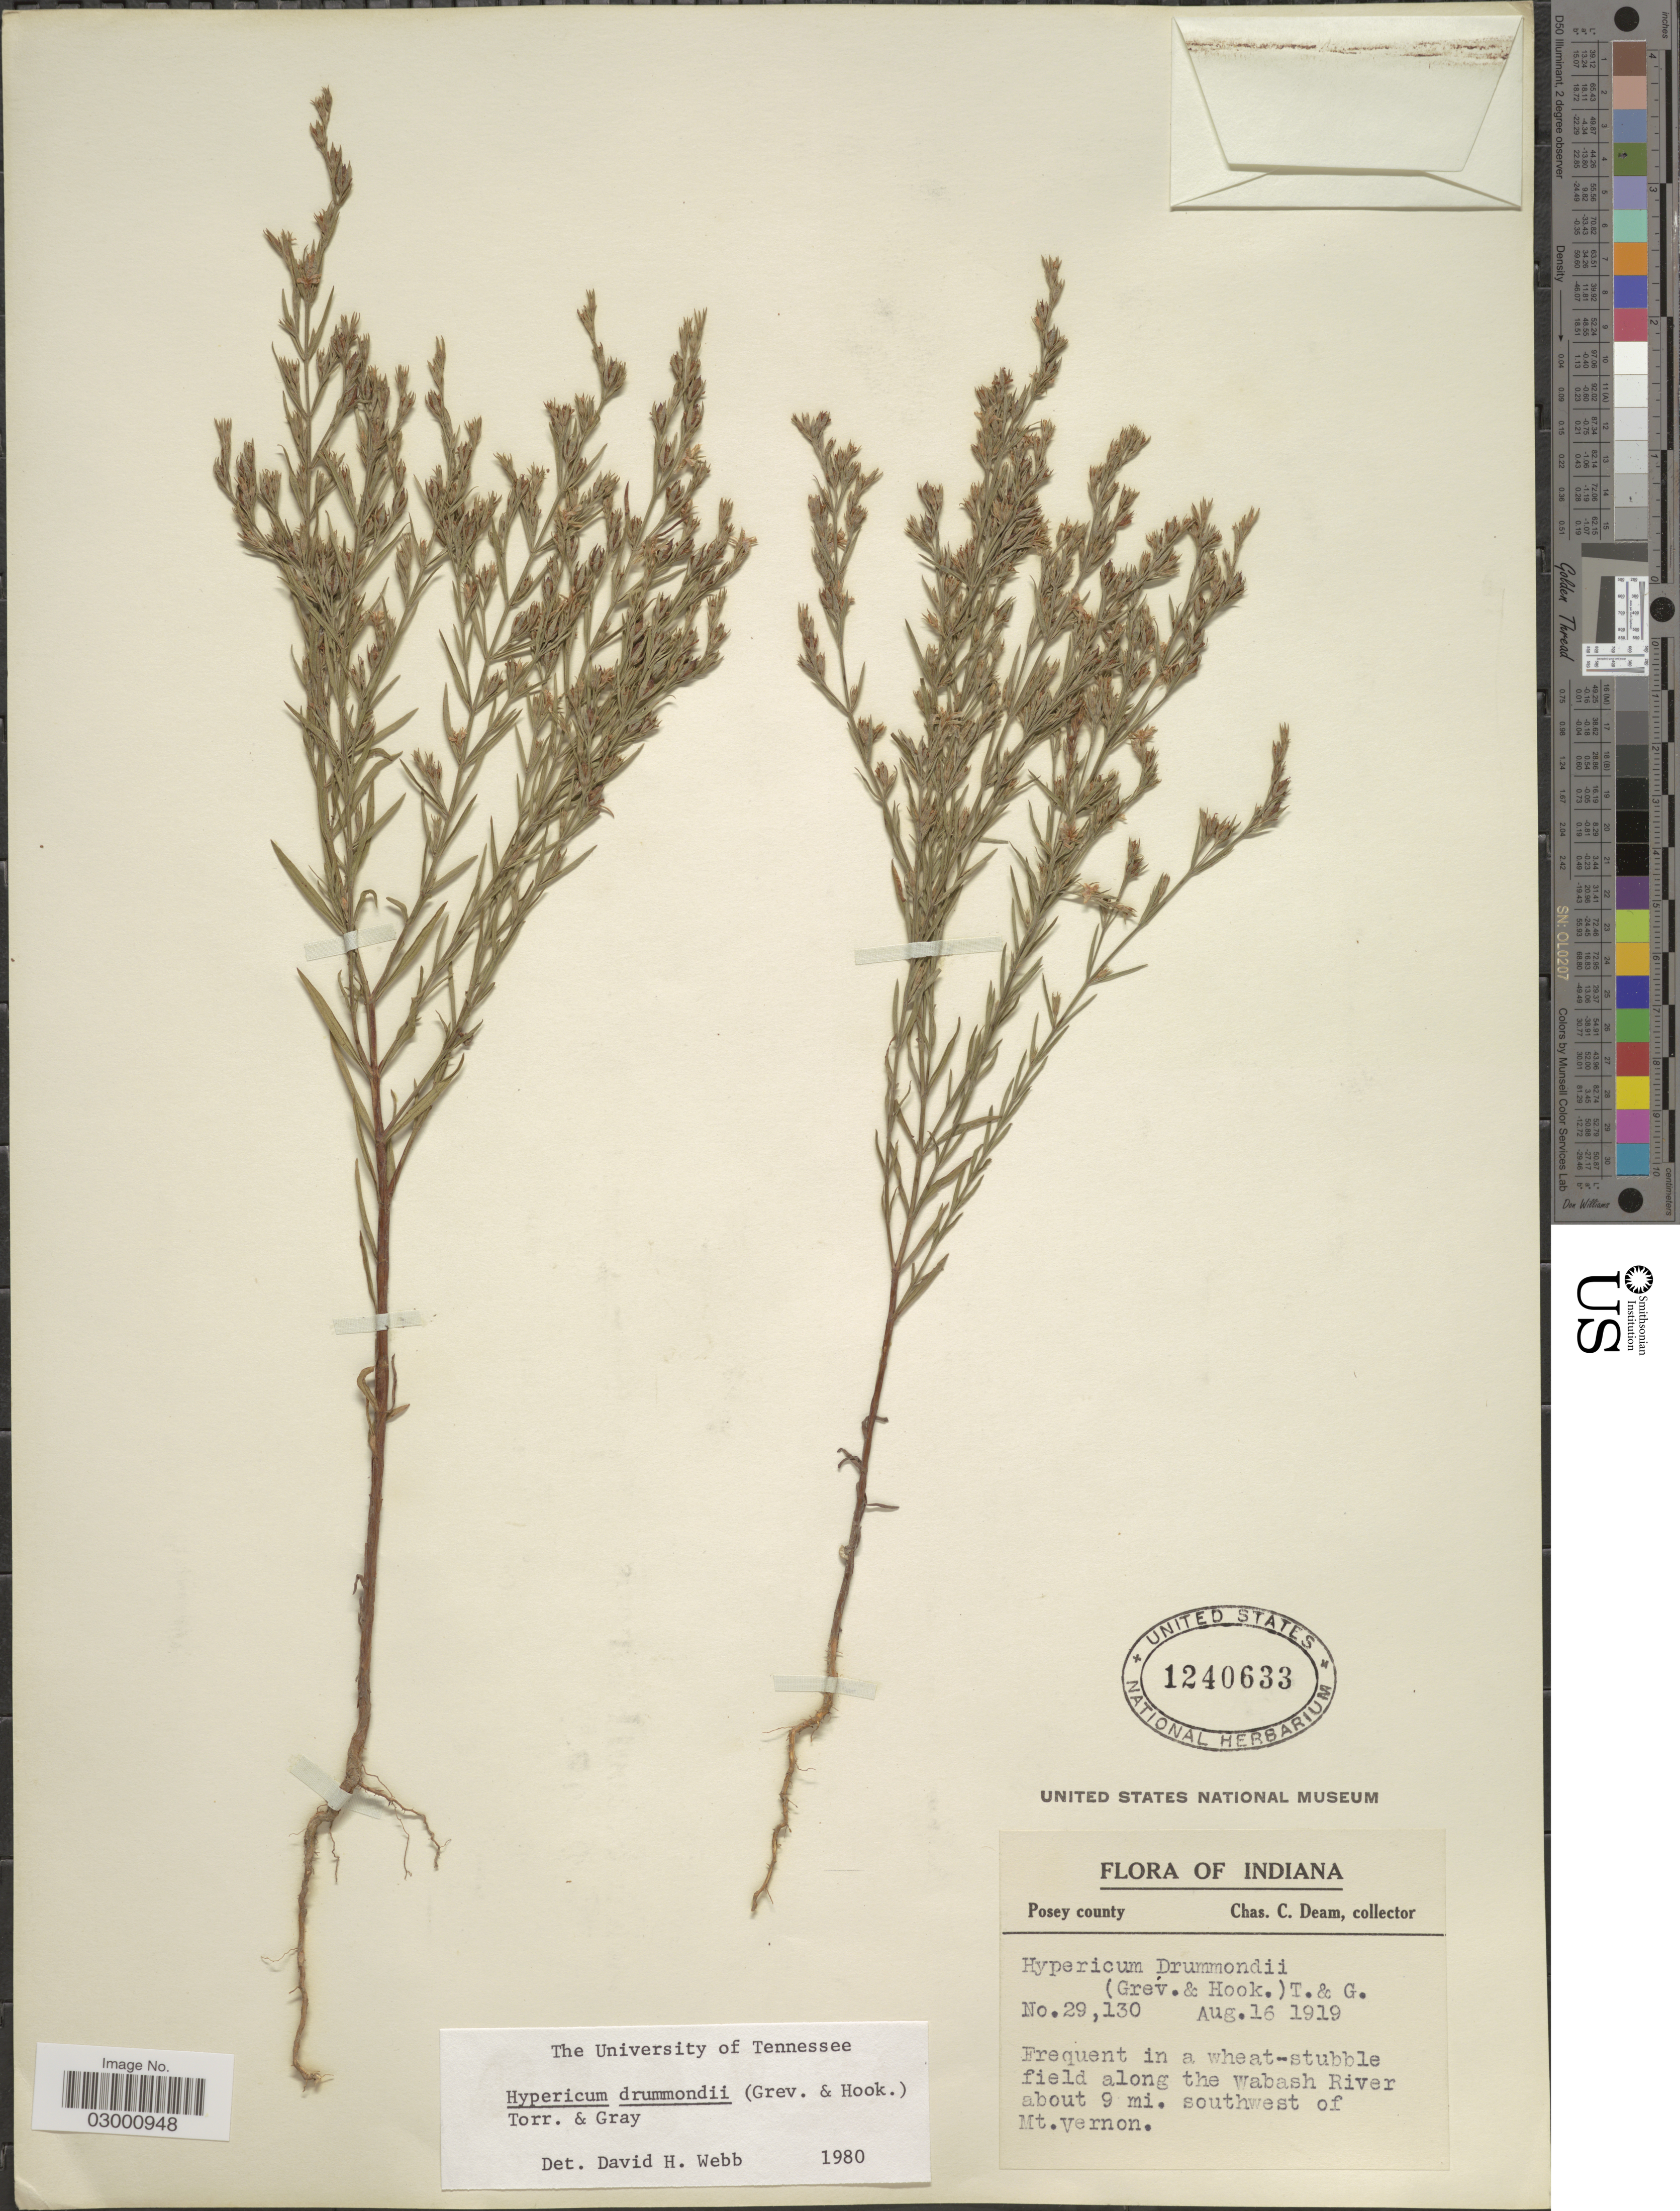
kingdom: Plantae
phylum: Tracheophyta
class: Magnoliopsida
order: Malpighiales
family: Hypericaceae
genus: Hypericum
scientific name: Hypericum drummondii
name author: (Grev. & Hook.) Torr. & A. Gray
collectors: C. C. Deam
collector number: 29130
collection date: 1919-08-16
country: United States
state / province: Indiana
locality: Posey county. Field along the Wabash River about 9 mi. southwest of Mt. Vernon.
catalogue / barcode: US 1240633